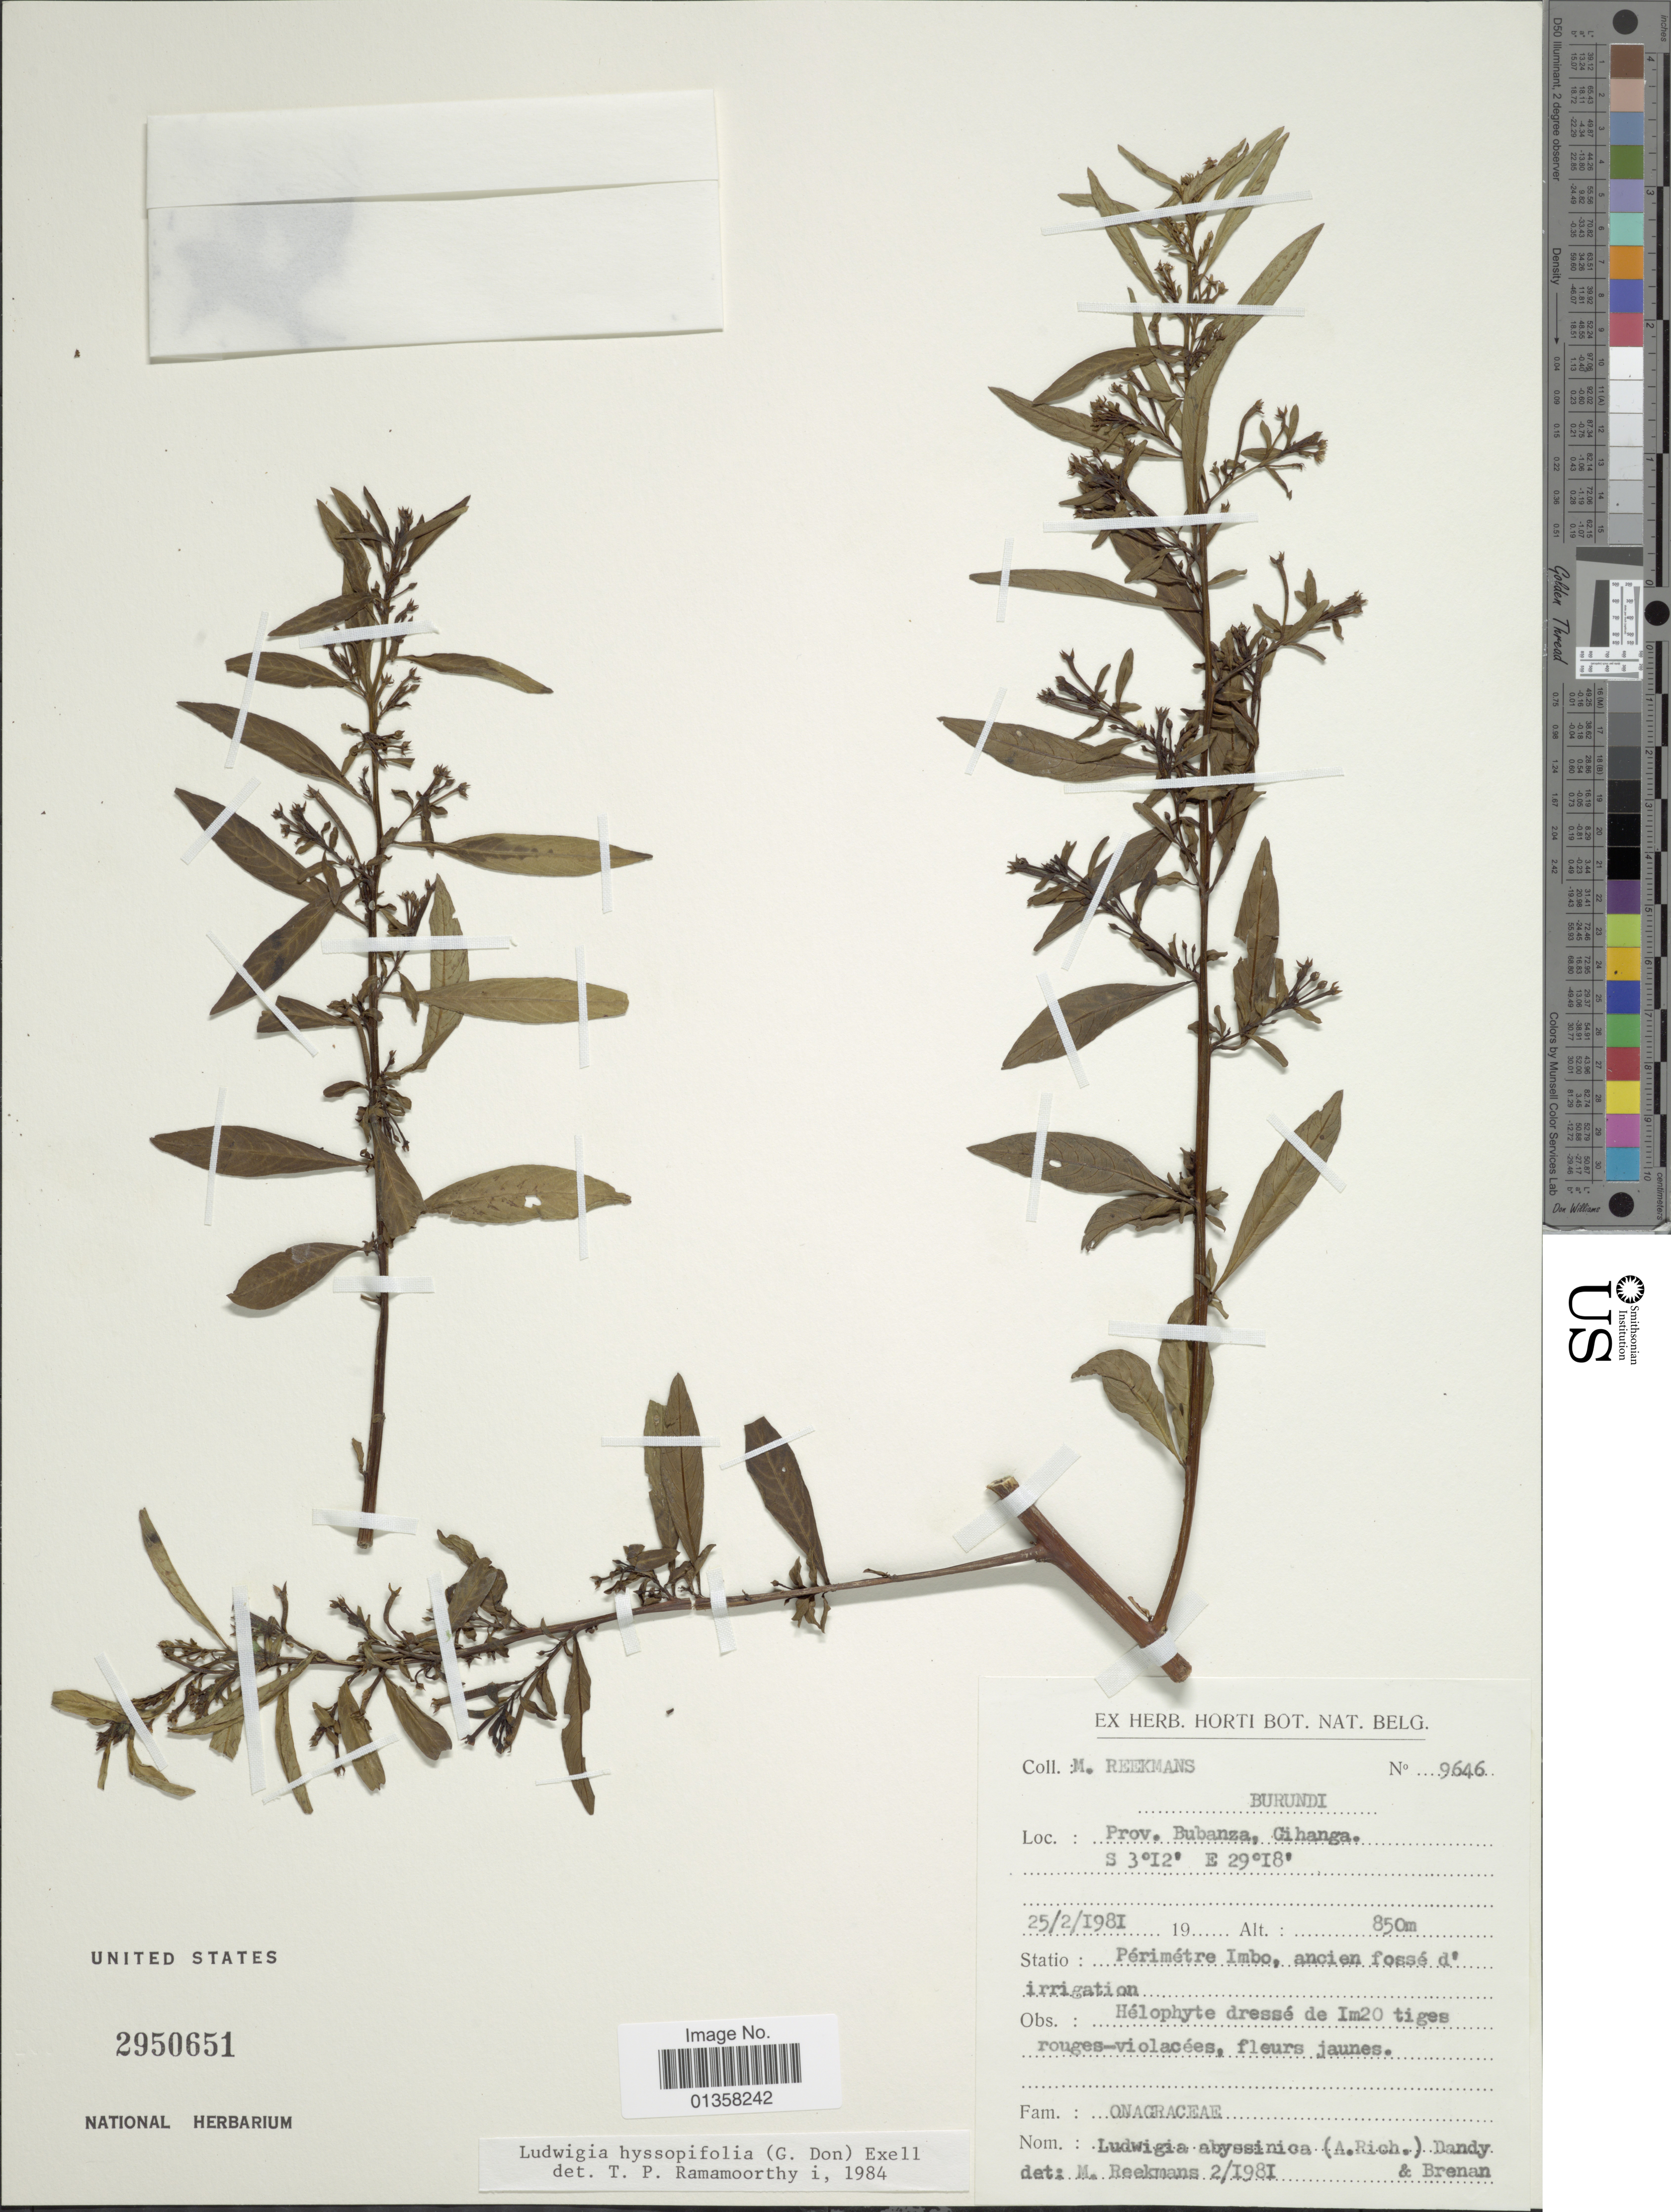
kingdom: Plantae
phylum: Tracheophyta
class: Magnoliopsida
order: Myrtales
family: Onagraceae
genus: Ludwigia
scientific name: Ludwigia hyssopifolia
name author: (G. Don) Exell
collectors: M. Reekmans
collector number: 9646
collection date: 1981-02-25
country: Burundi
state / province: Bubanza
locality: Cihanga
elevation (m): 850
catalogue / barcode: US 2950651